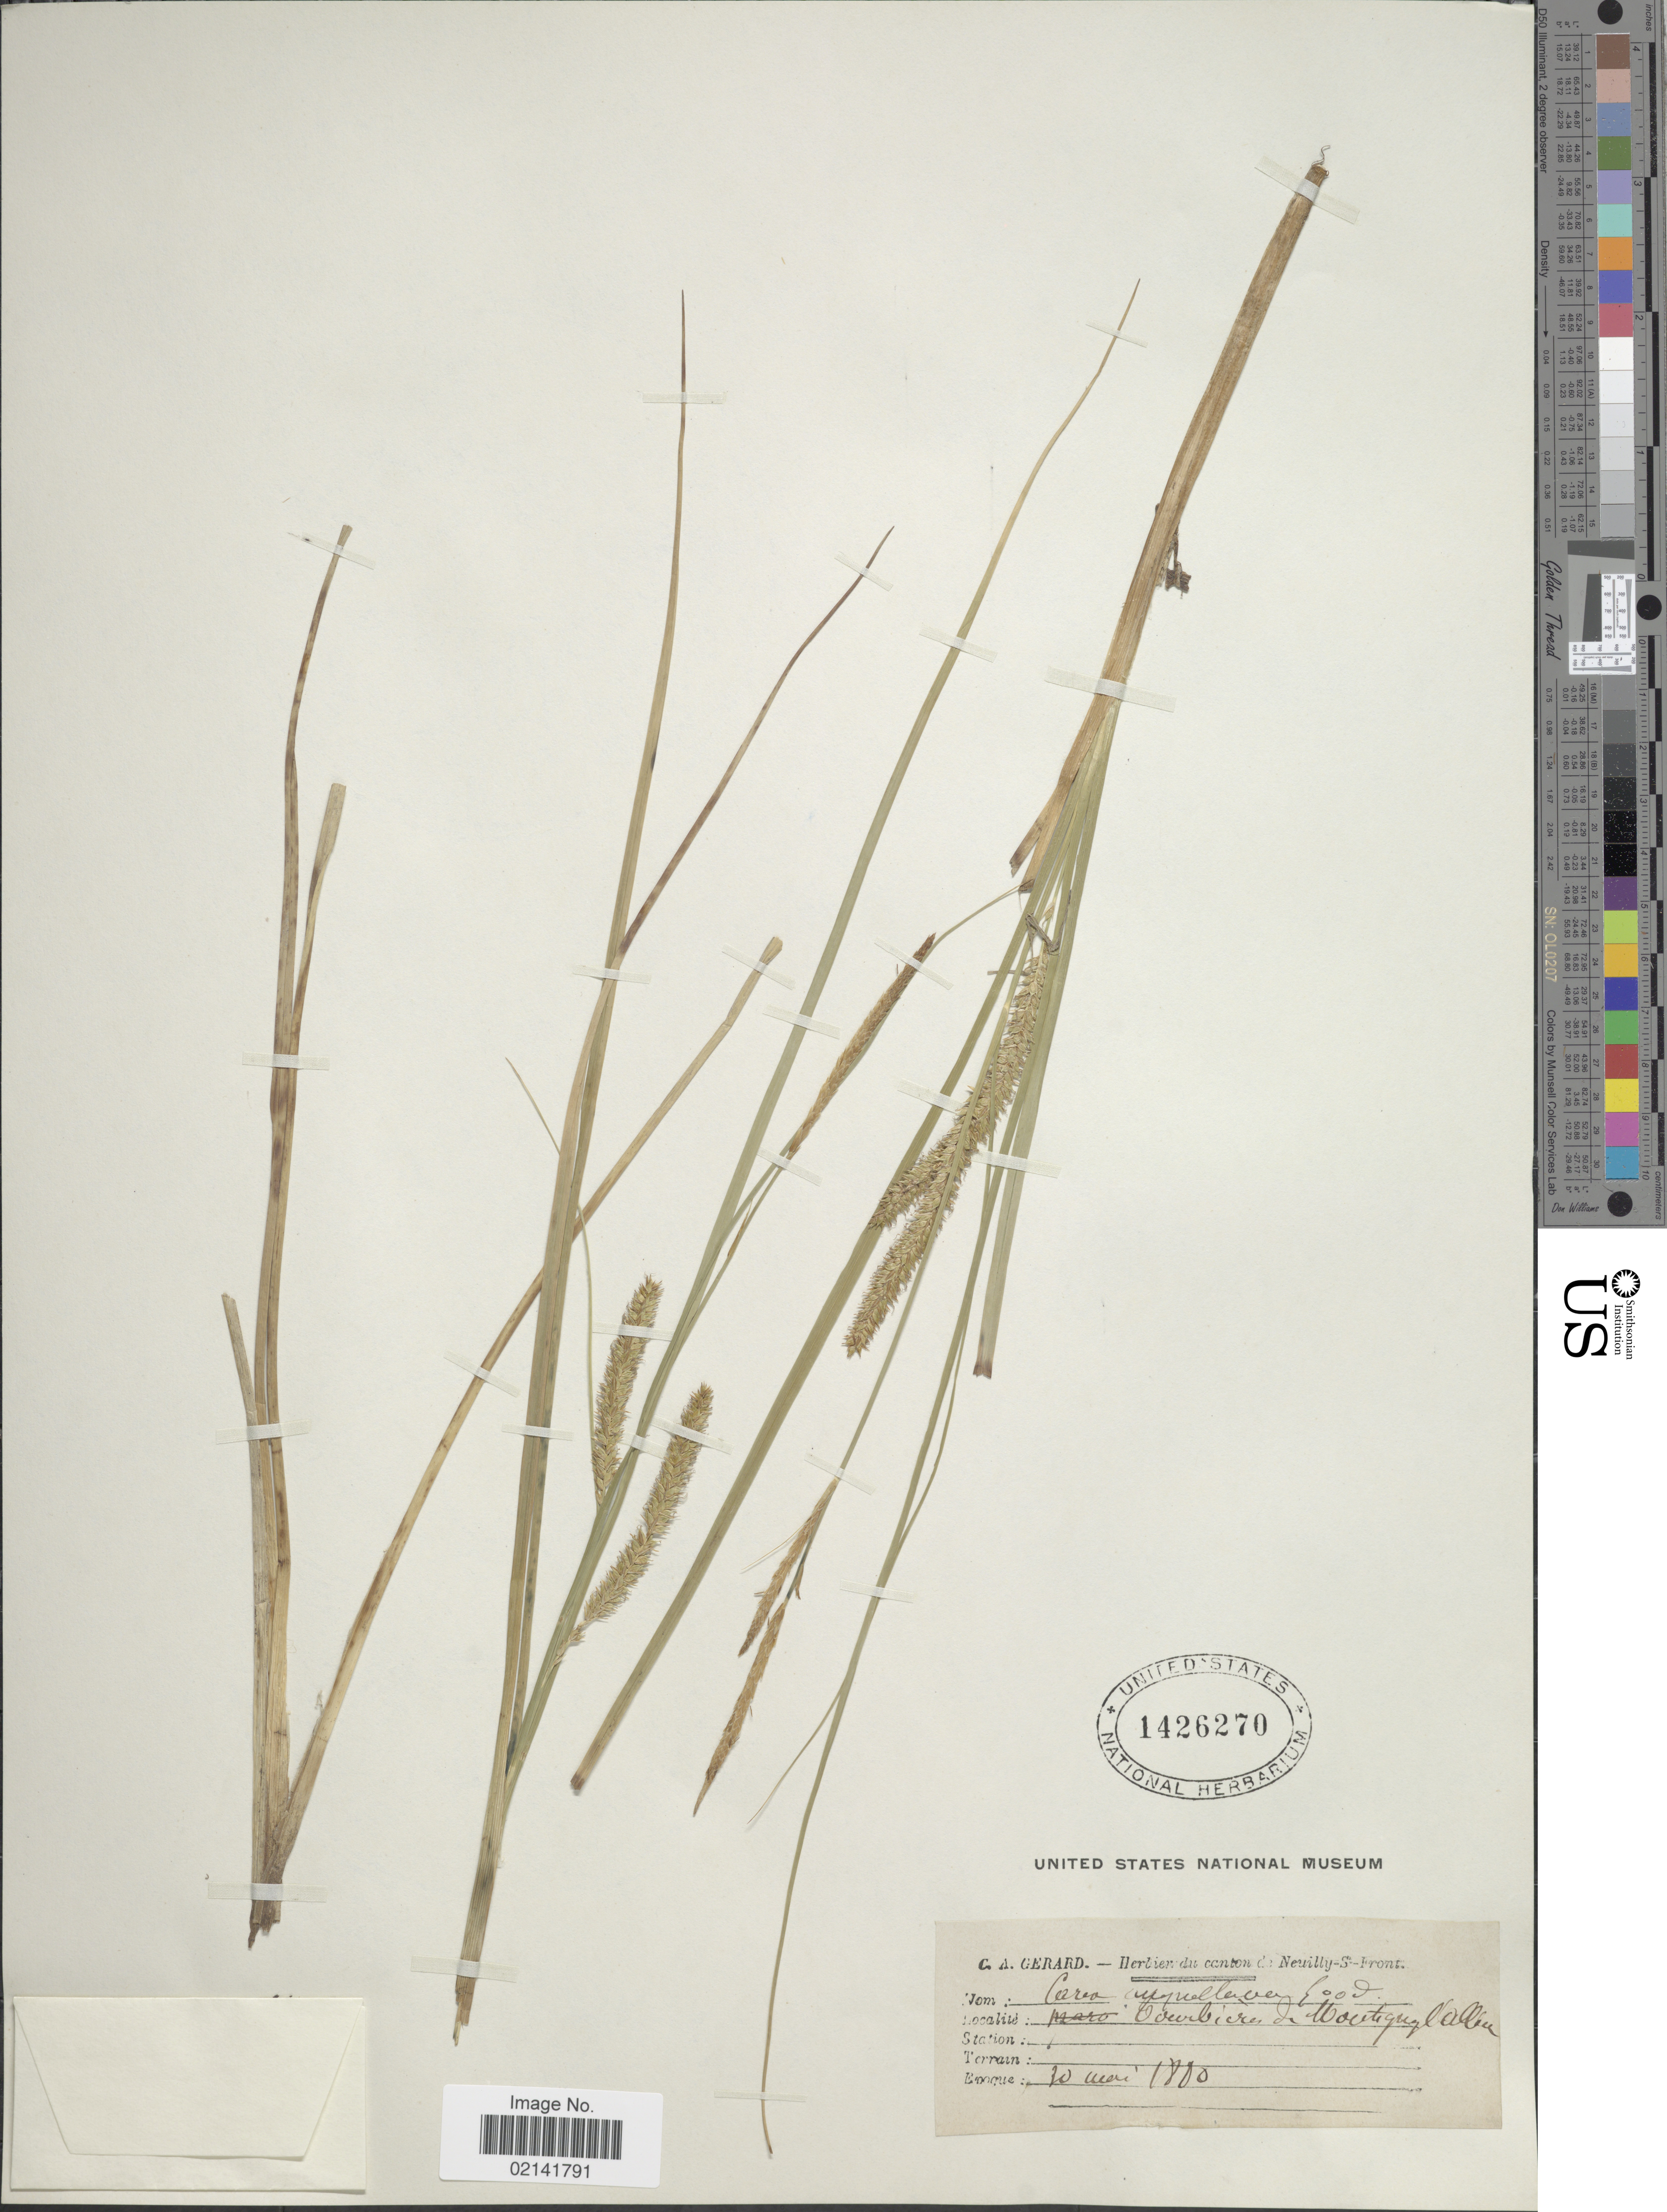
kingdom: Plantae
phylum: Tracheophyta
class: Liliopsida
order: Poales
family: Cyperaceae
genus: Carex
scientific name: Carex rostrata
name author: Stokes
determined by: Strong, Mark T., (BOT), Smithsonian Institution - National Museum of Natural History (UNITED STATES)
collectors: C. Gerard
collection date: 1880-05-30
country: France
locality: Overbiren de Montique l Allen [interpreted]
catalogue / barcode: US 1426270